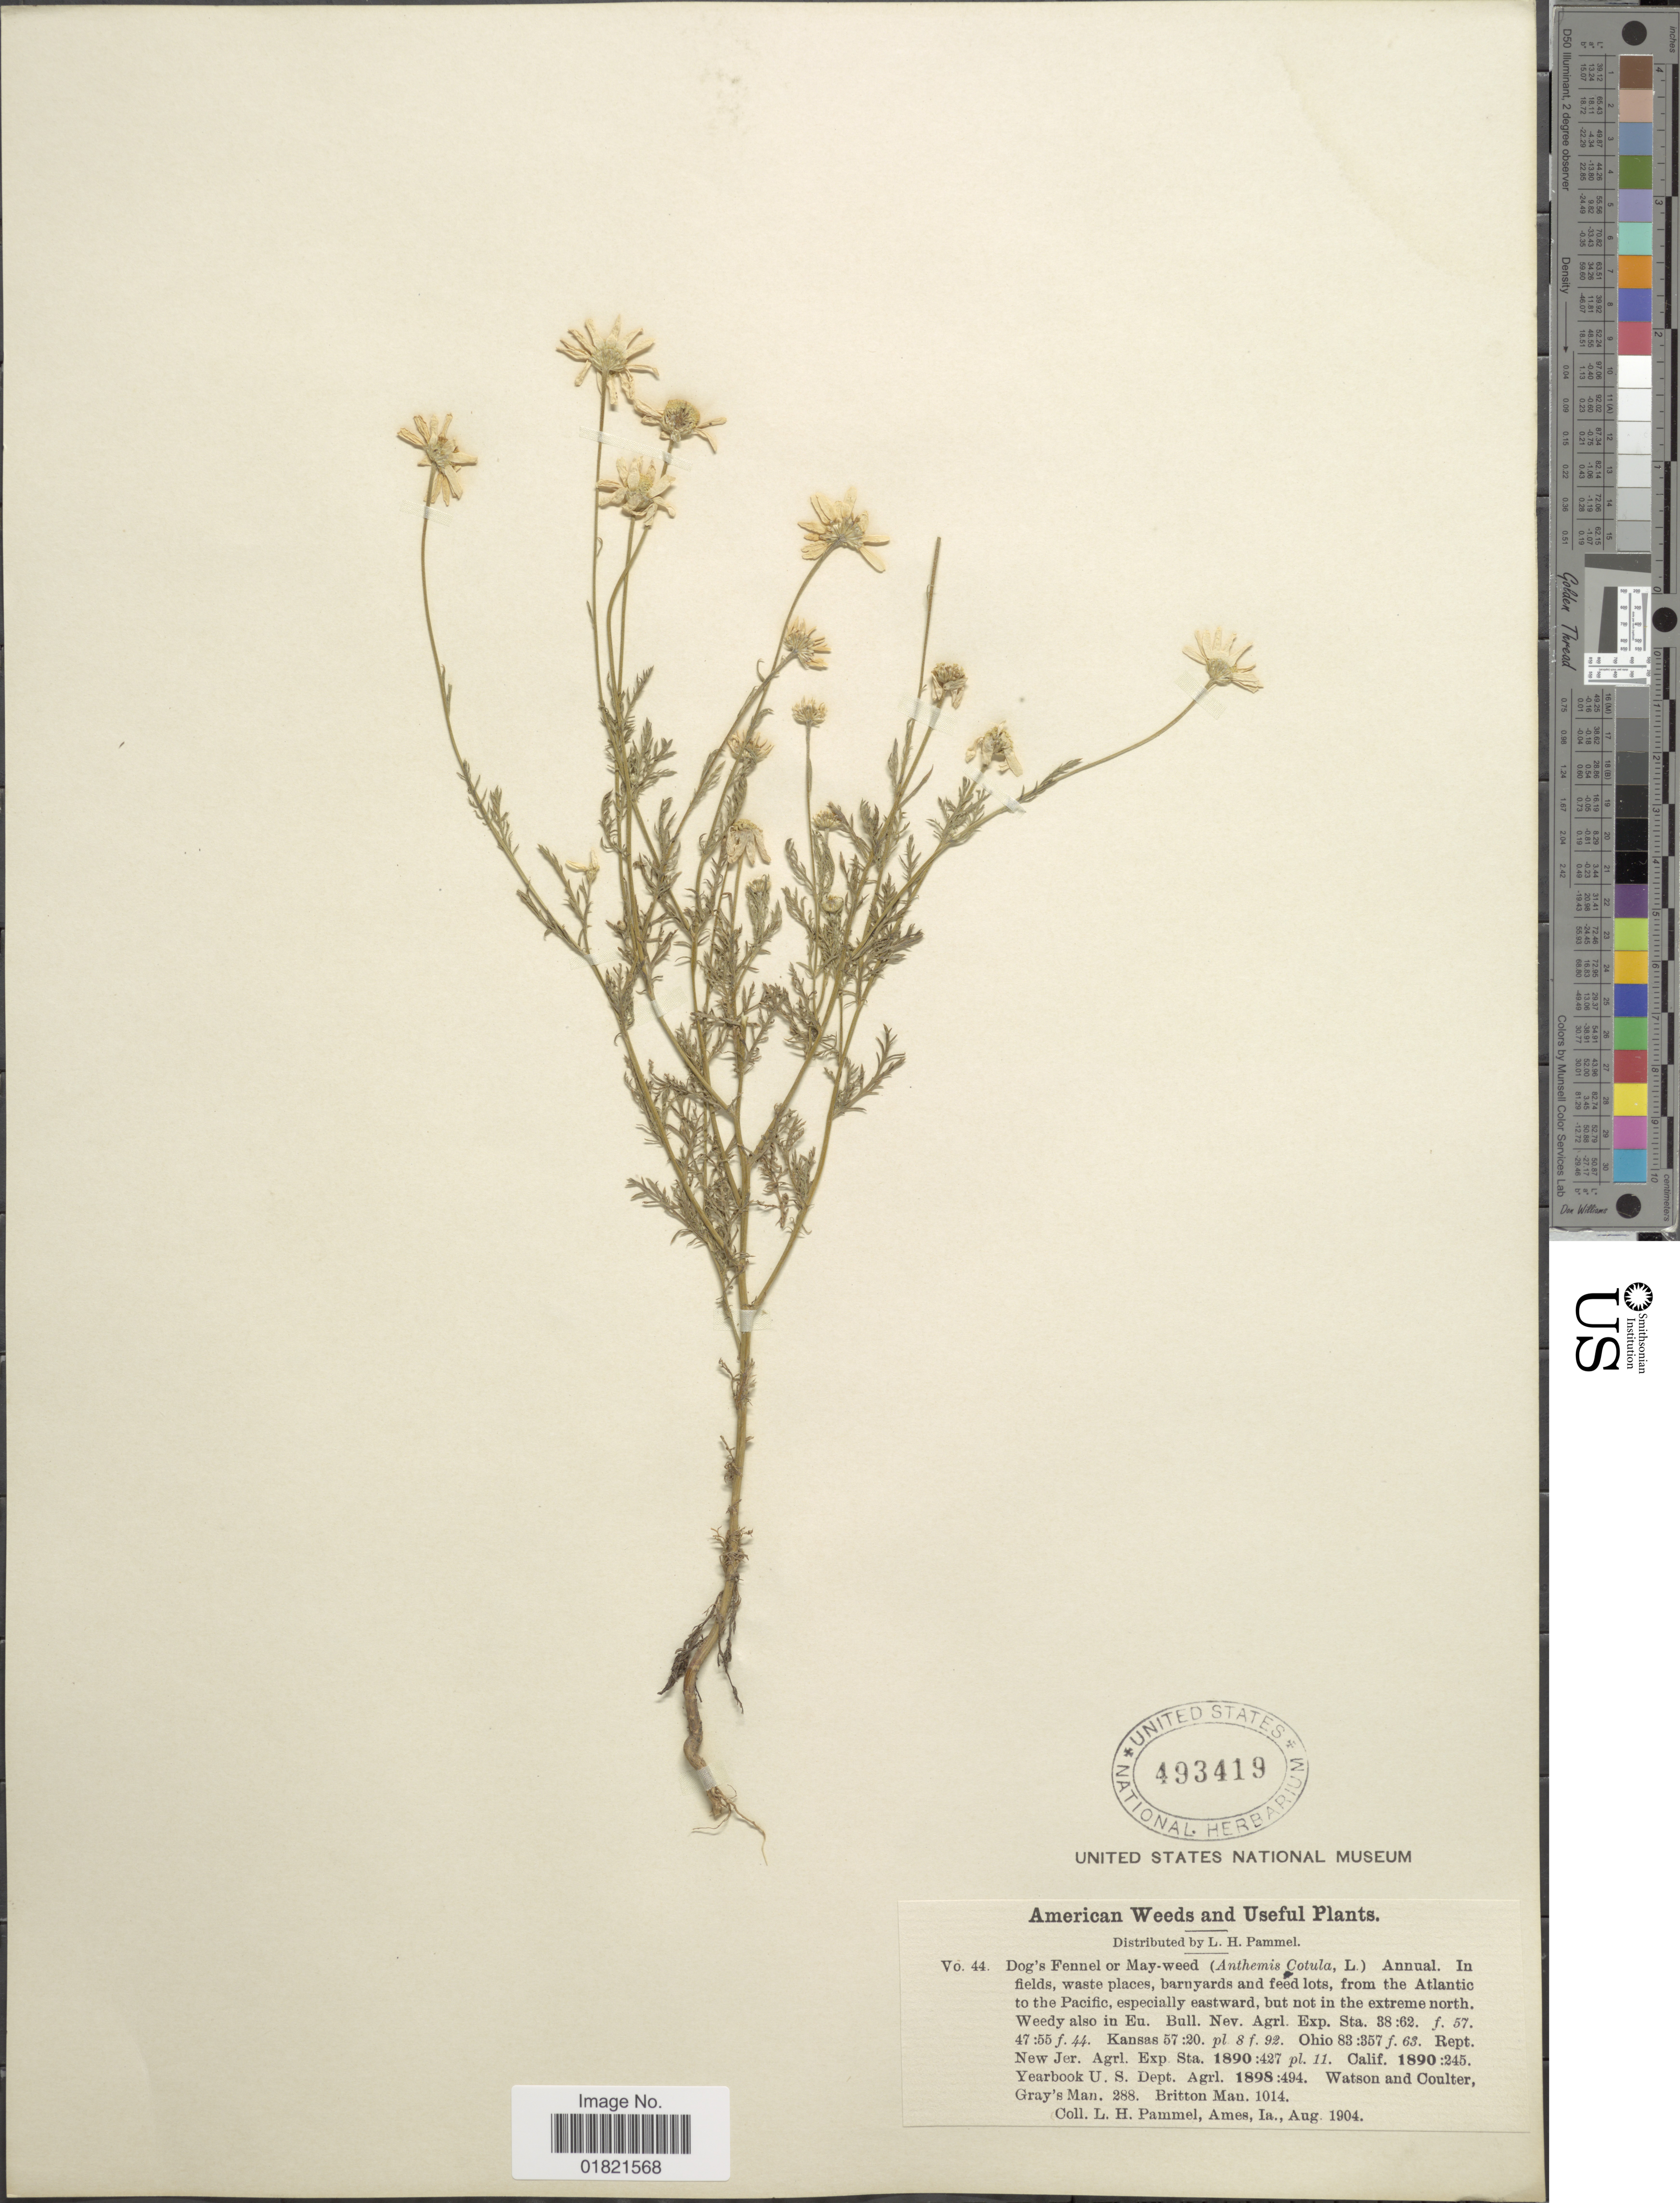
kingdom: Plantae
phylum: Tracheophyta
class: Magnoliopsida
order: Asterales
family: Asteraceae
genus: Anthemis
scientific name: Anthemis cotula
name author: L.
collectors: L. Pammel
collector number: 44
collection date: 1904-08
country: United States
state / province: California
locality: From the Atlantic to the pacific, especially eastward, but not in the extreme north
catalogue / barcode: US 493419